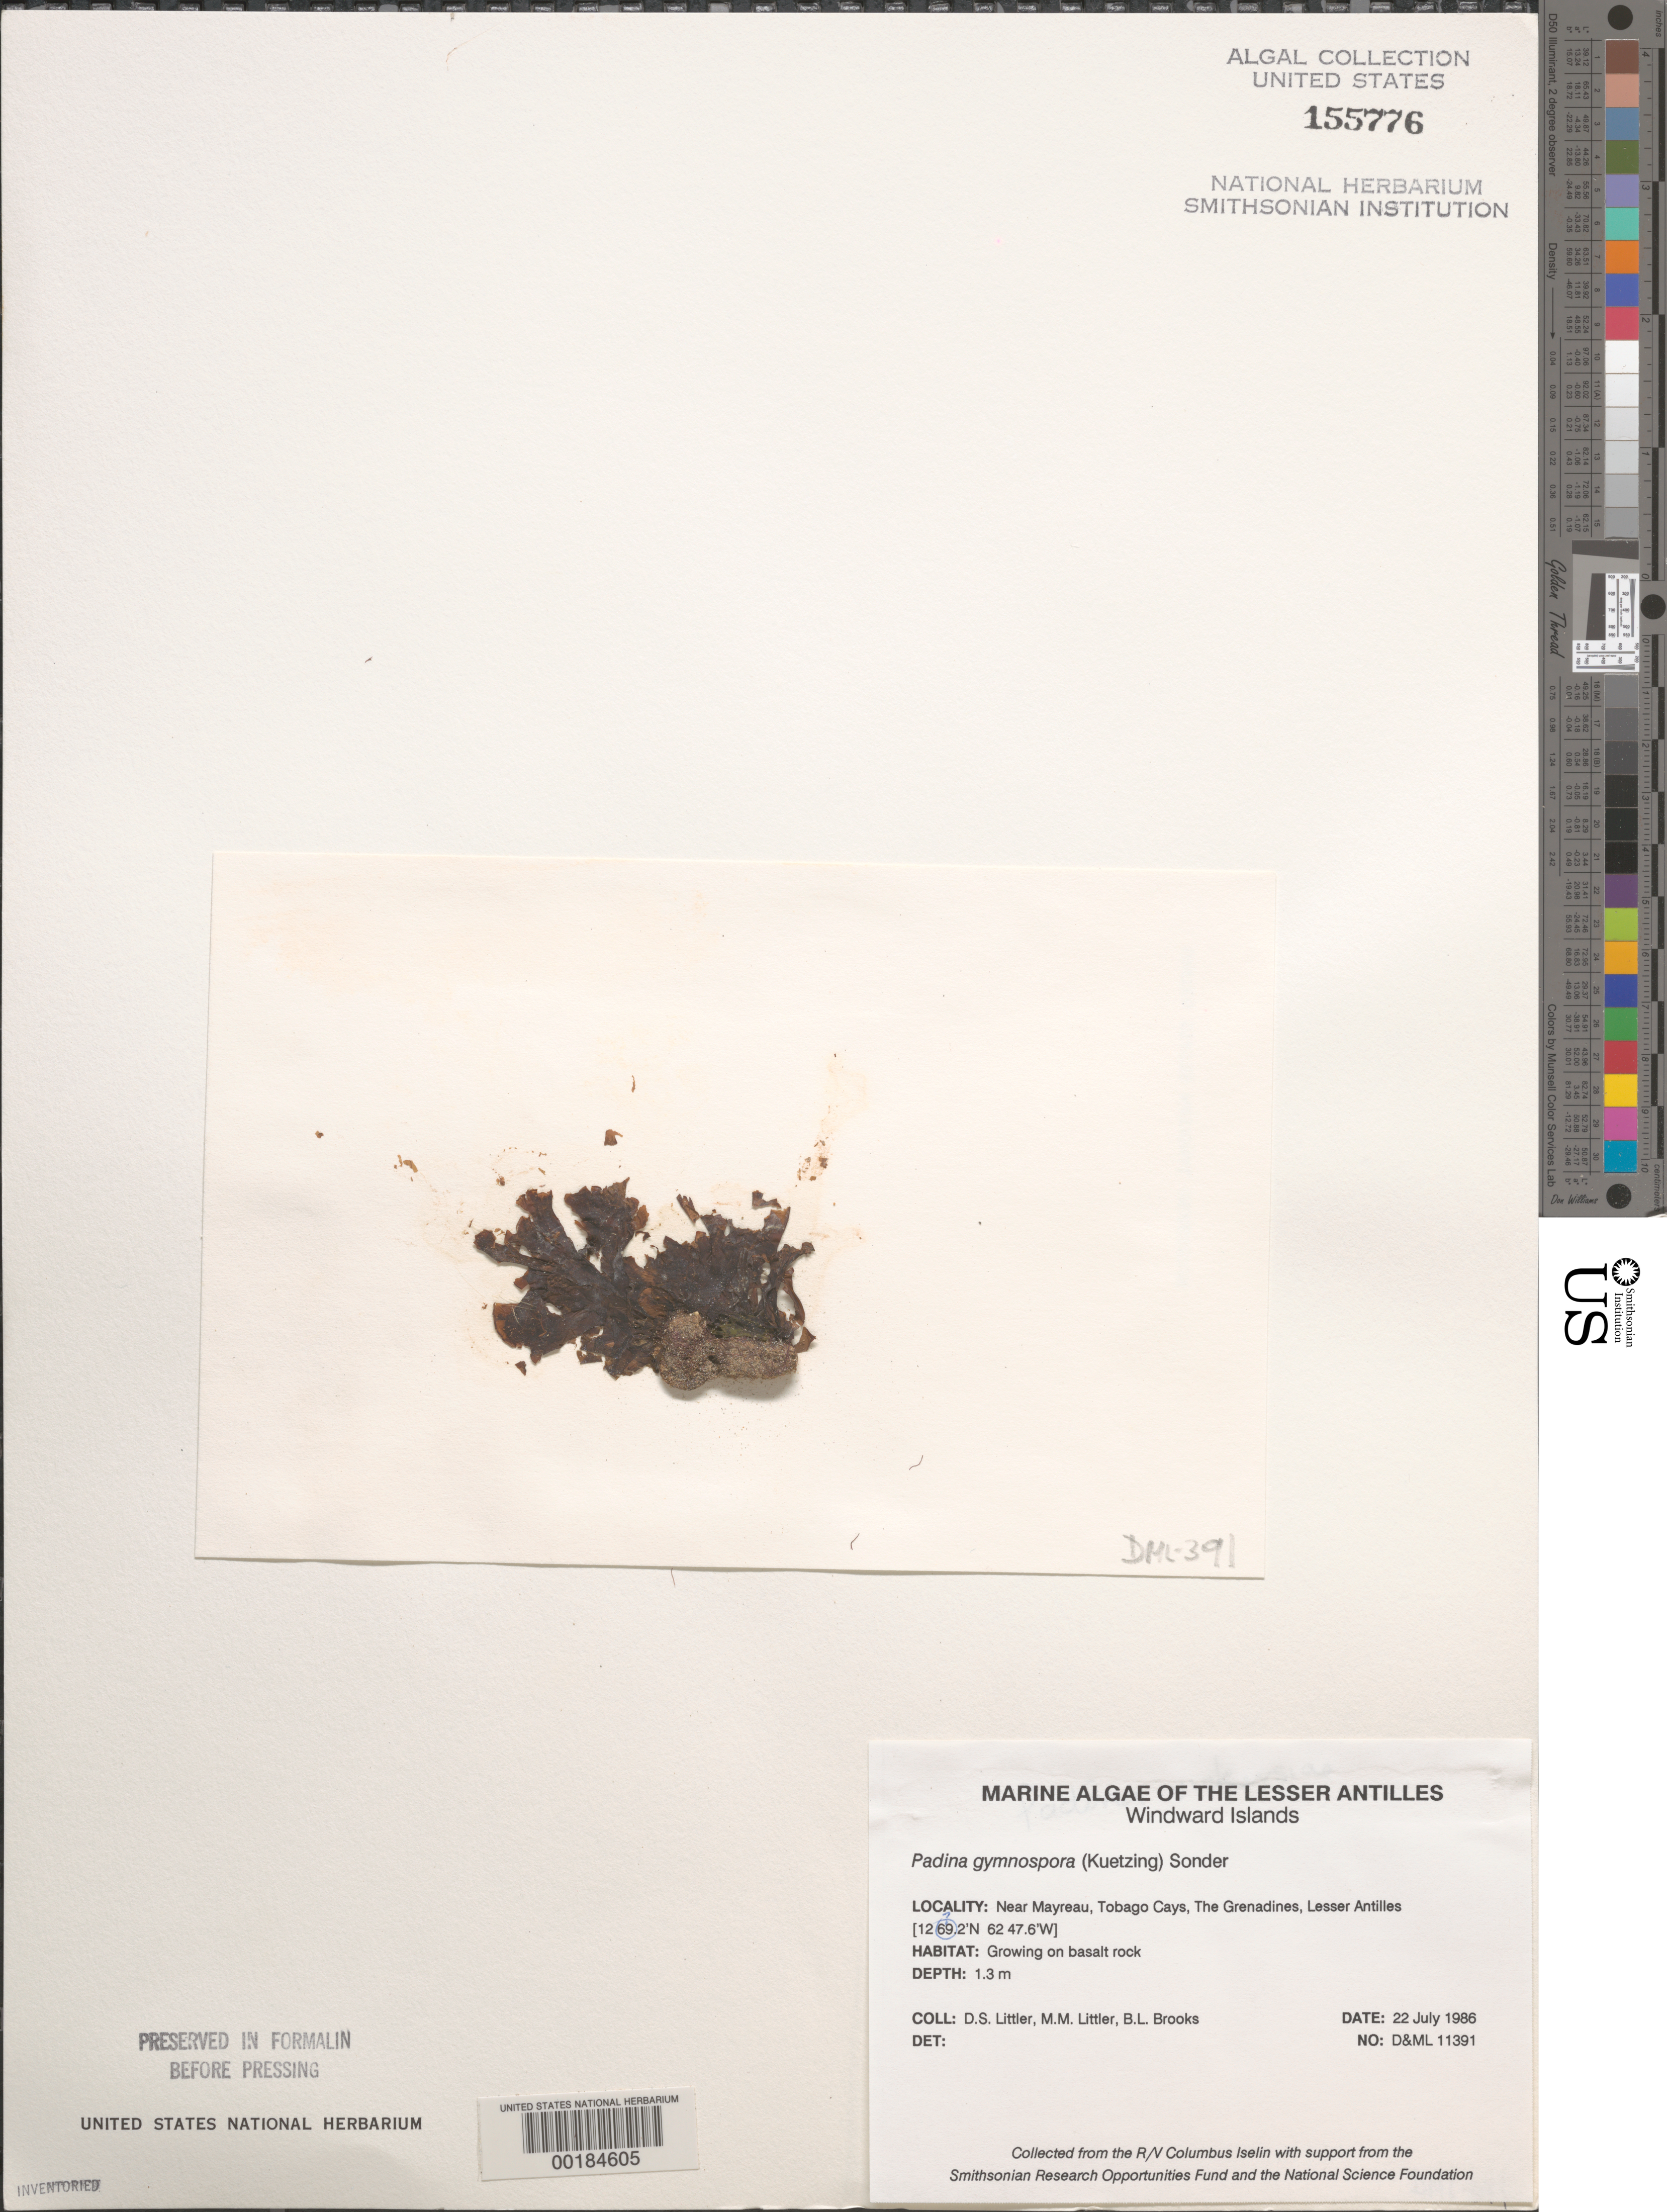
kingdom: Chromista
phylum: Ochrophyta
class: Phaeophyceae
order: Dictyotales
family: Dictyotaceae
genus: Padina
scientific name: Padina gymnospora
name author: (Kütz.) O.G. Sond.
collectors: D. S. Littler, M. M. Littler & B. Brooks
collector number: D&ML 11391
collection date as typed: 22 Jul 1986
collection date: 1986-07-22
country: St. Vincent - Grenadines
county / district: Grenadines Parish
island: Mayreau (Mayereau)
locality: Near Mayreau (Mayereau)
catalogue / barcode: US 155776